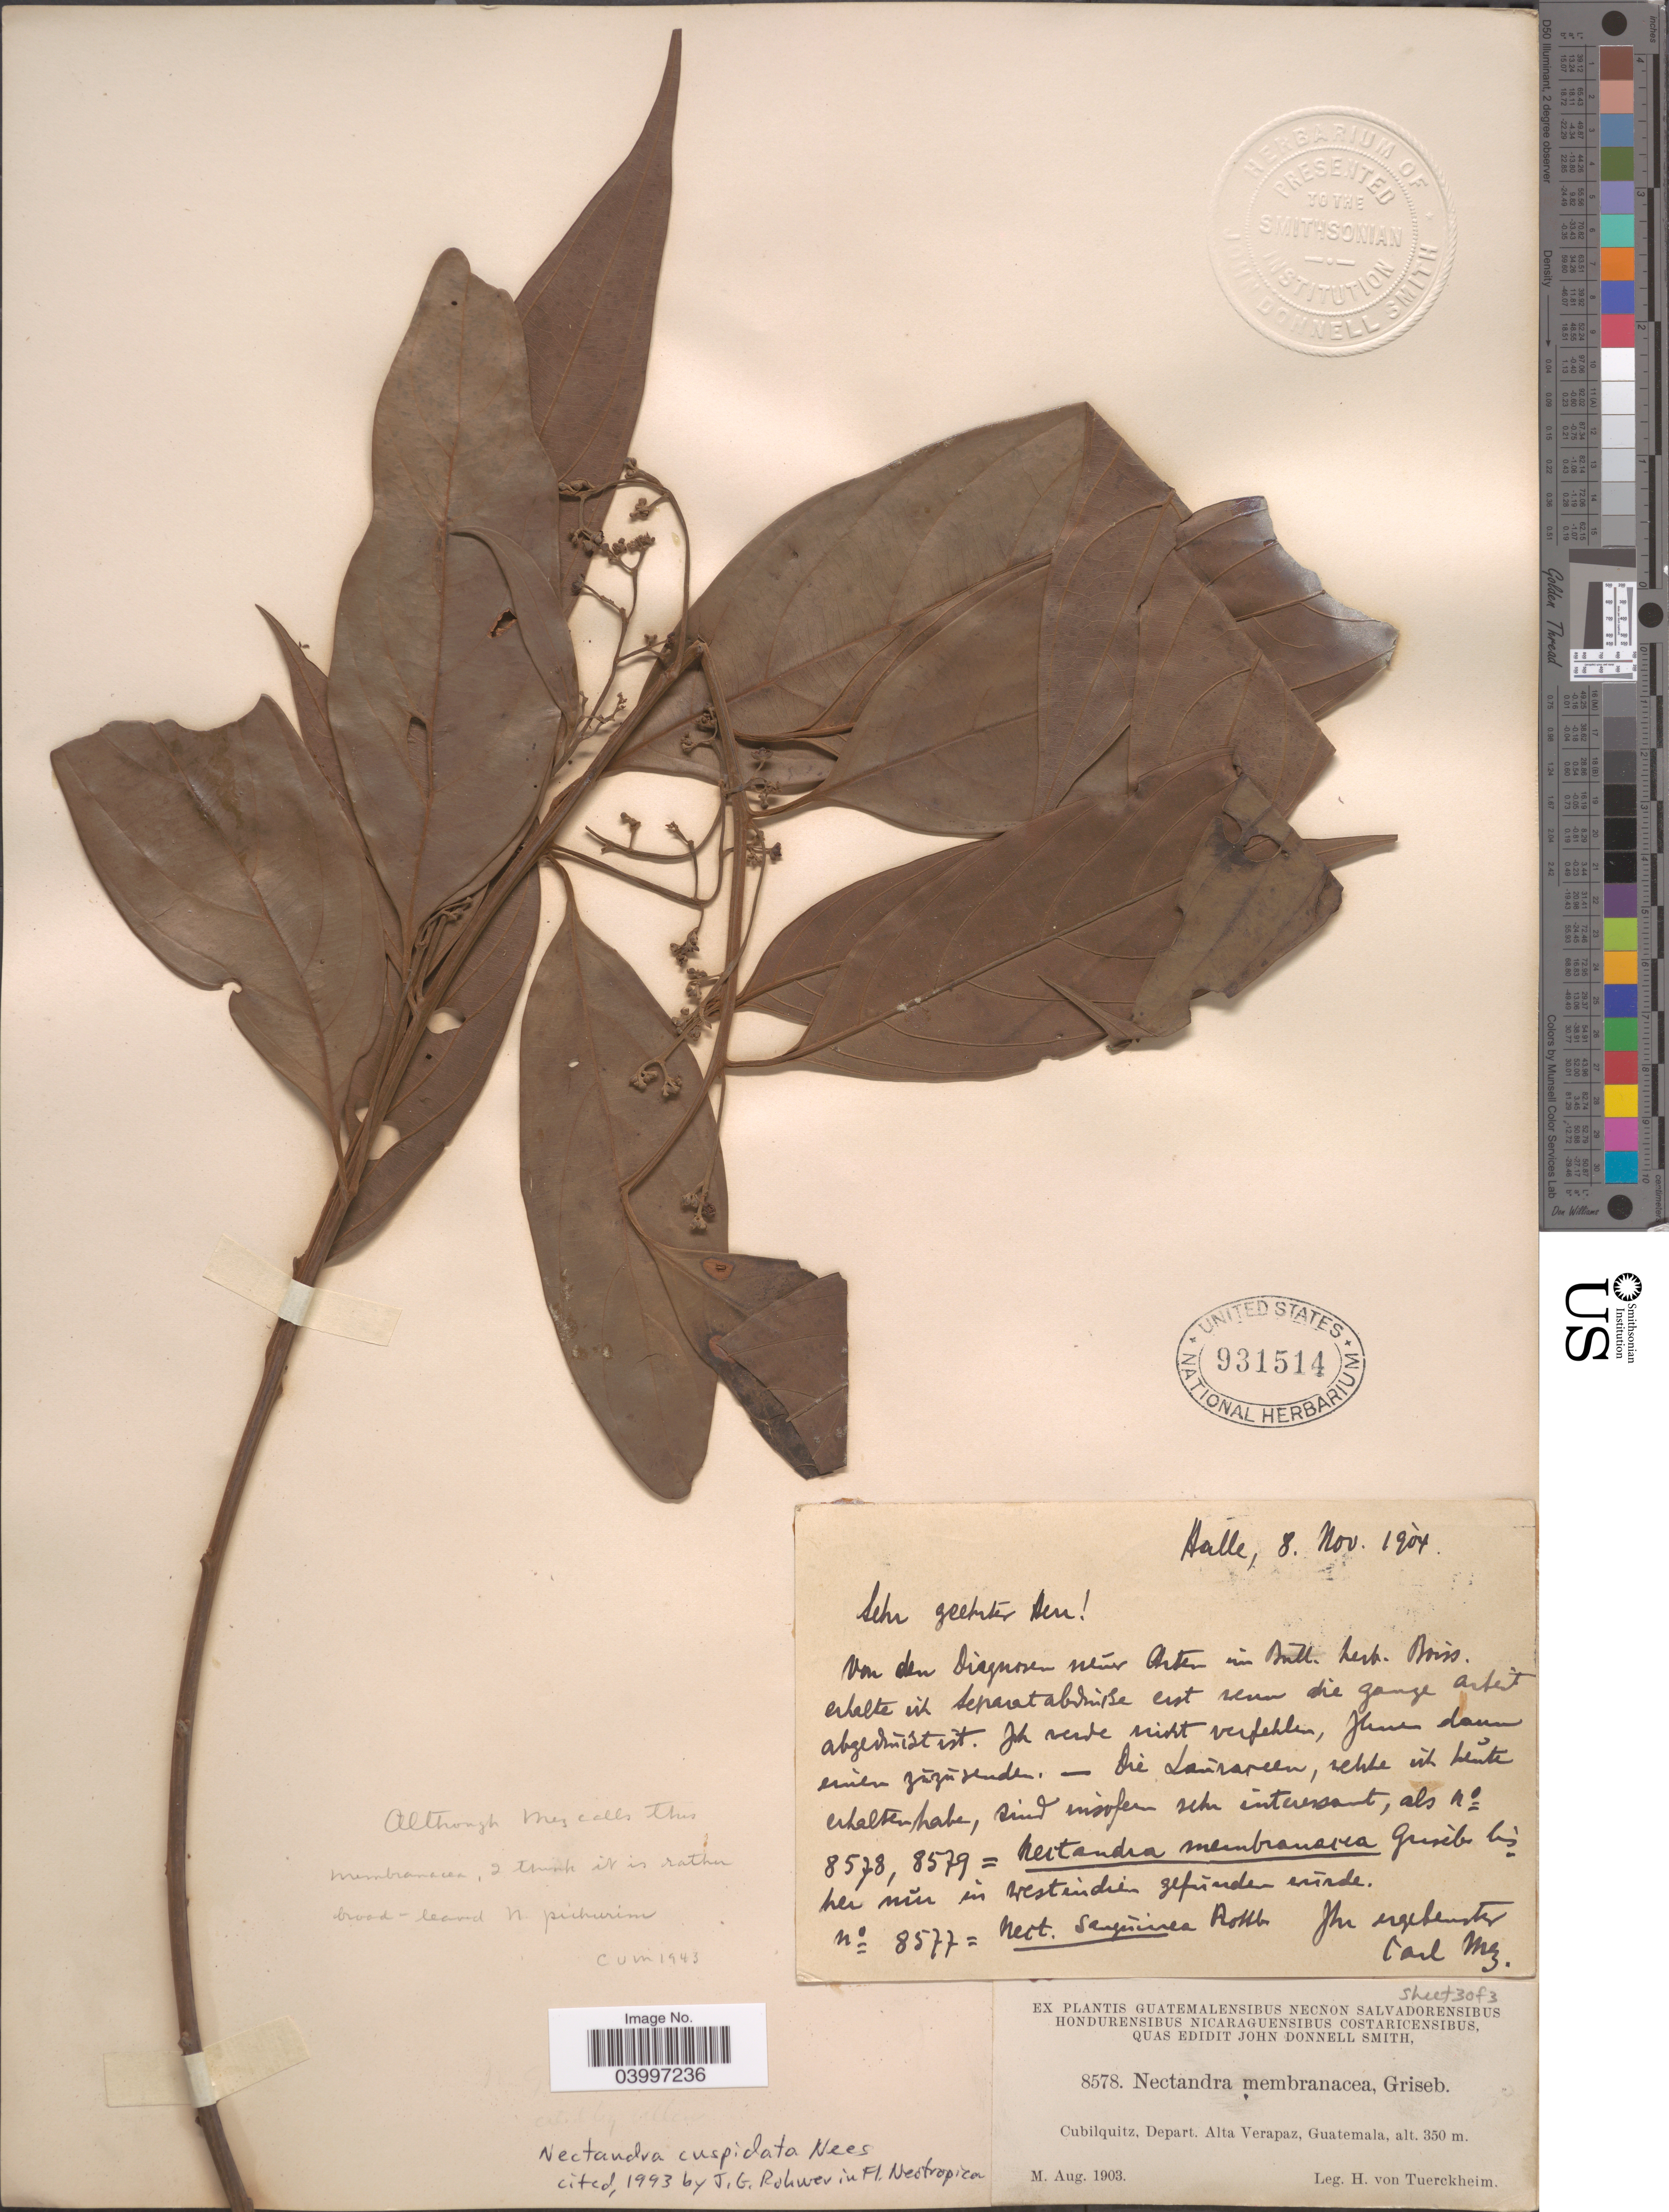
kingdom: Plantae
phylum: Tracheophyta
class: Magnoliopsida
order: Laurales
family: Lauraceae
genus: Nectandra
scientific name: Nectandra cuspidata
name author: Nees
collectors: H. von Türckheim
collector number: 8578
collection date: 1903-08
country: Guatemala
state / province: Alta Verapaz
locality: Cubilquitz, Depart. Alta Verapaz.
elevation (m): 350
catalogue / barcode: US 931514